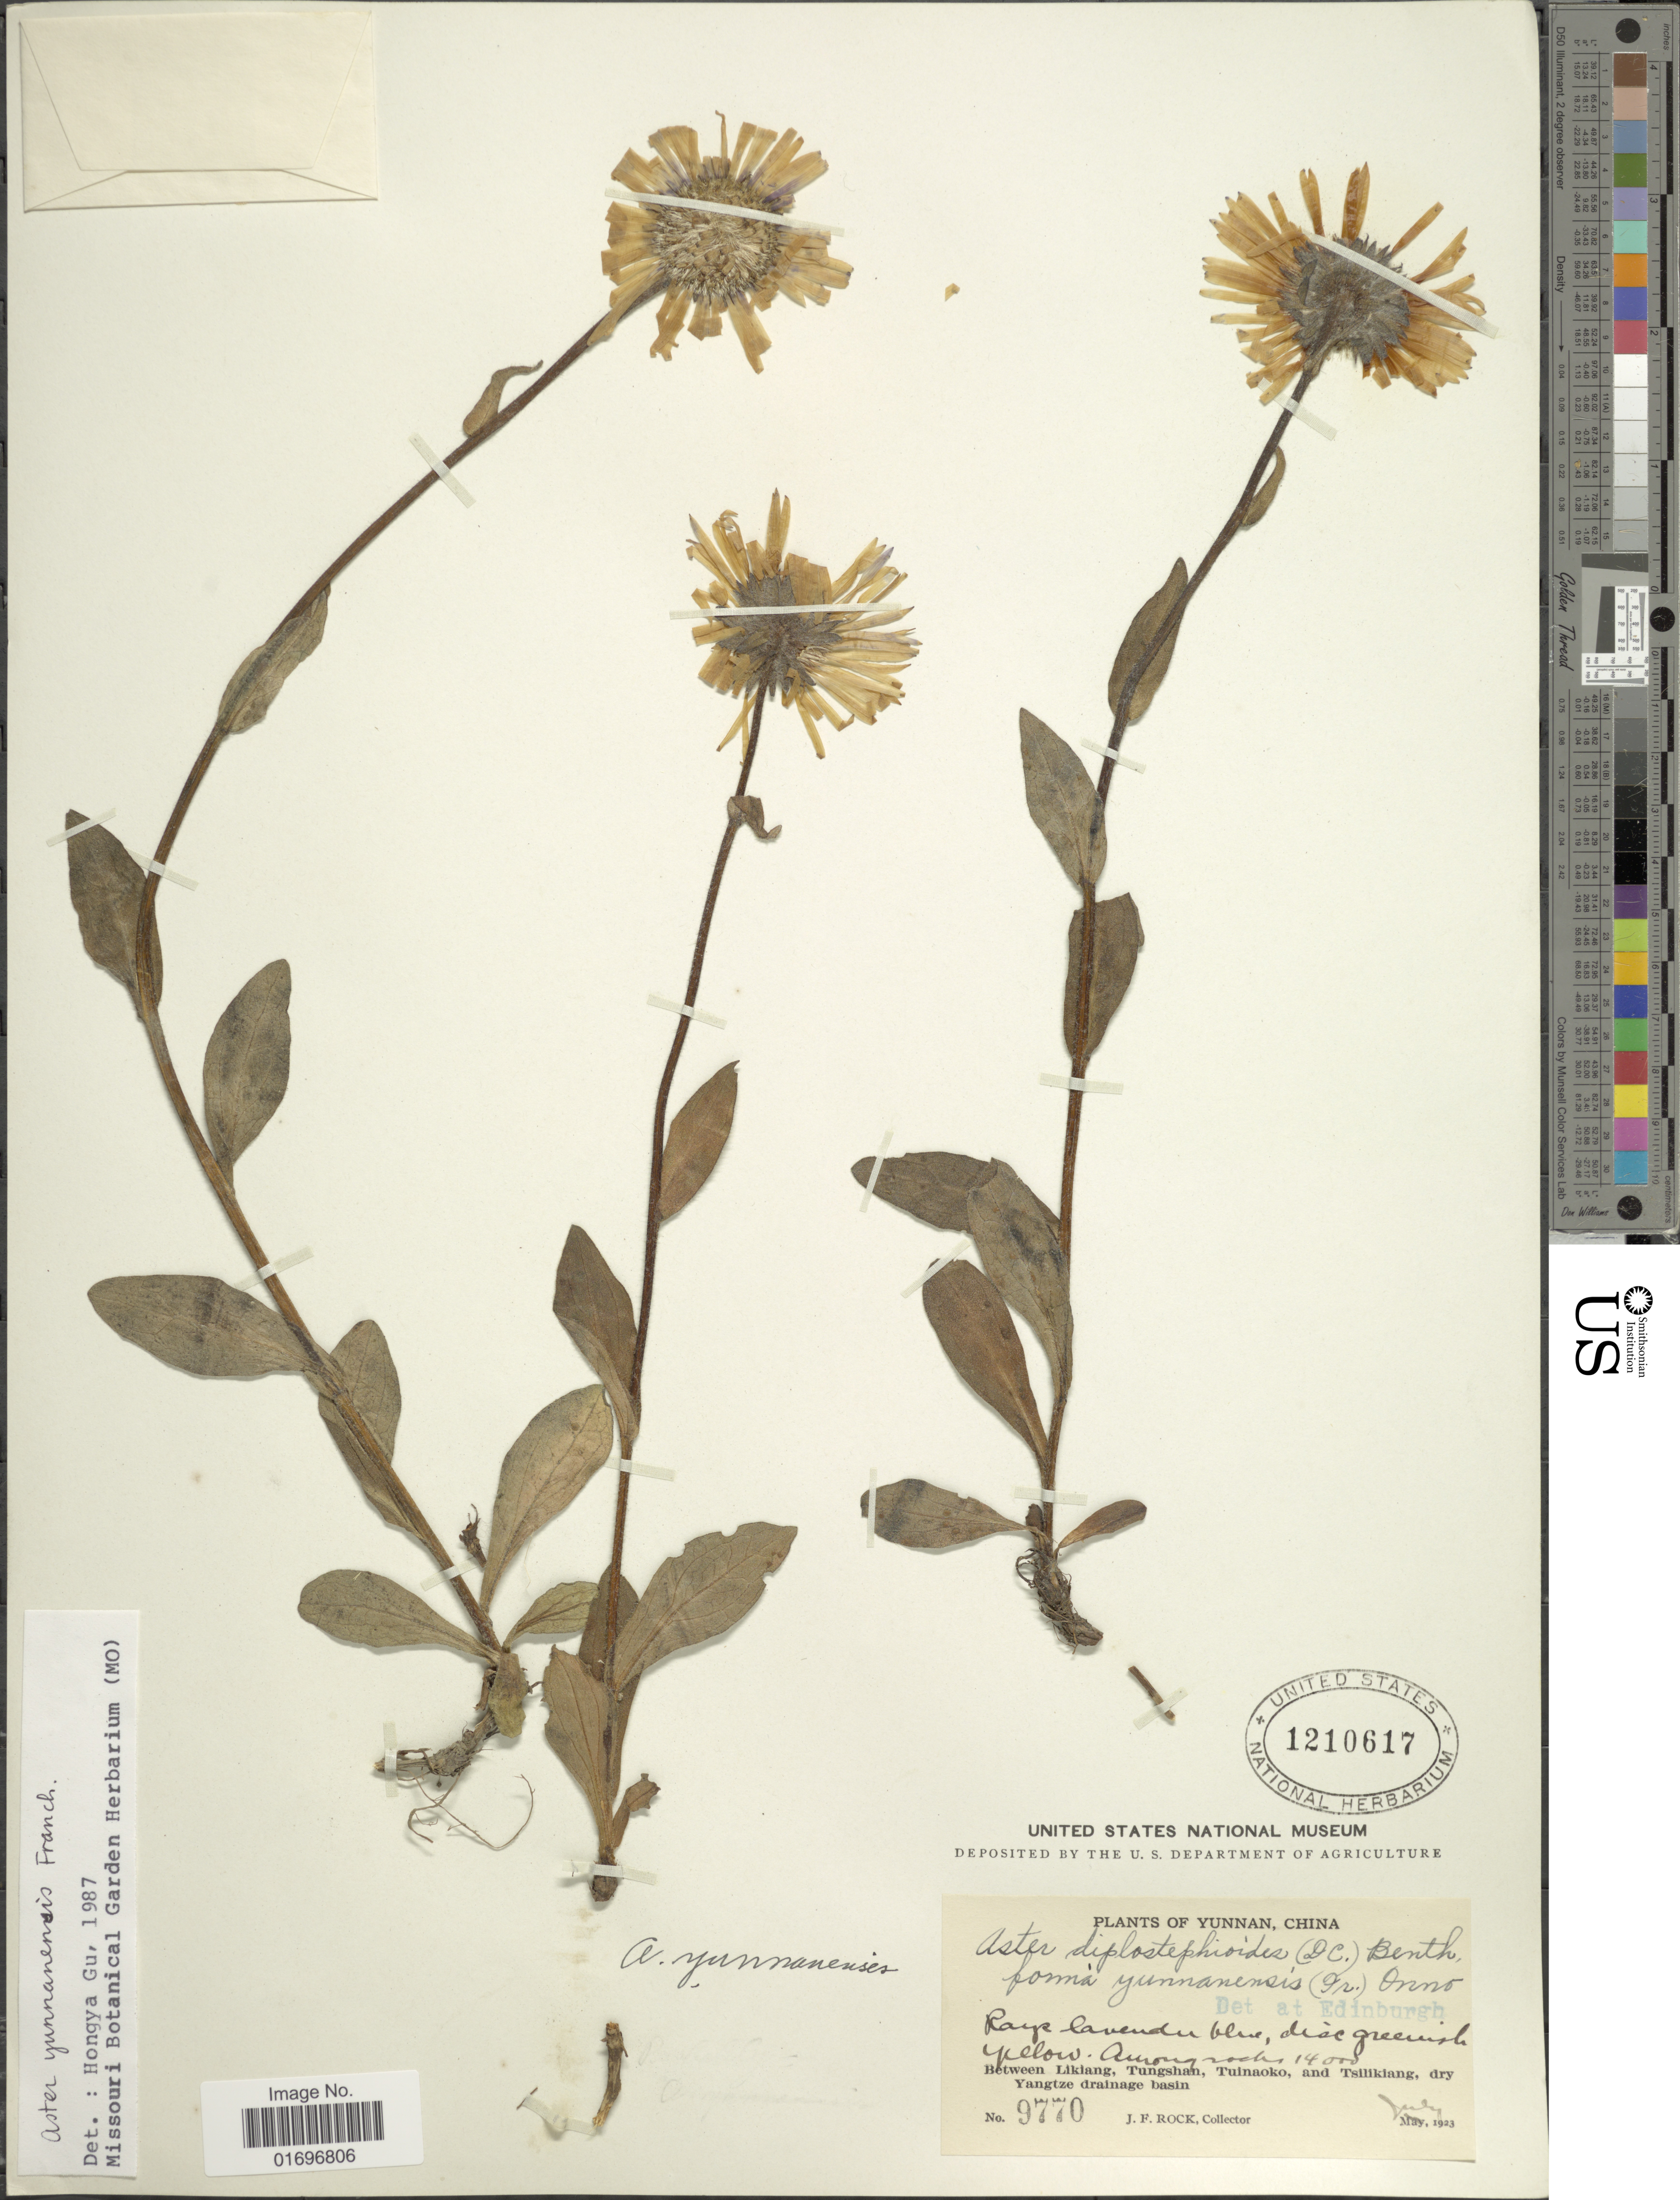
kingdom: Plantae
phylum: Tracheophyta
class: Magnoliopsida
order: Asterales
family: Asteraceae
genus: Aster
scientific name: Aster yunnanensis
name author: Franch.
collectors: J. Rock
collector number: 9770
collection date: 1923-07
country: China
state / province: Yunnan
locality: Yunnan, China. Between Likiang, Tungshan, Tuinaoko, and Tsilikiang, dry Yangtze drainage basin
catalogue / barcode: US 1210617